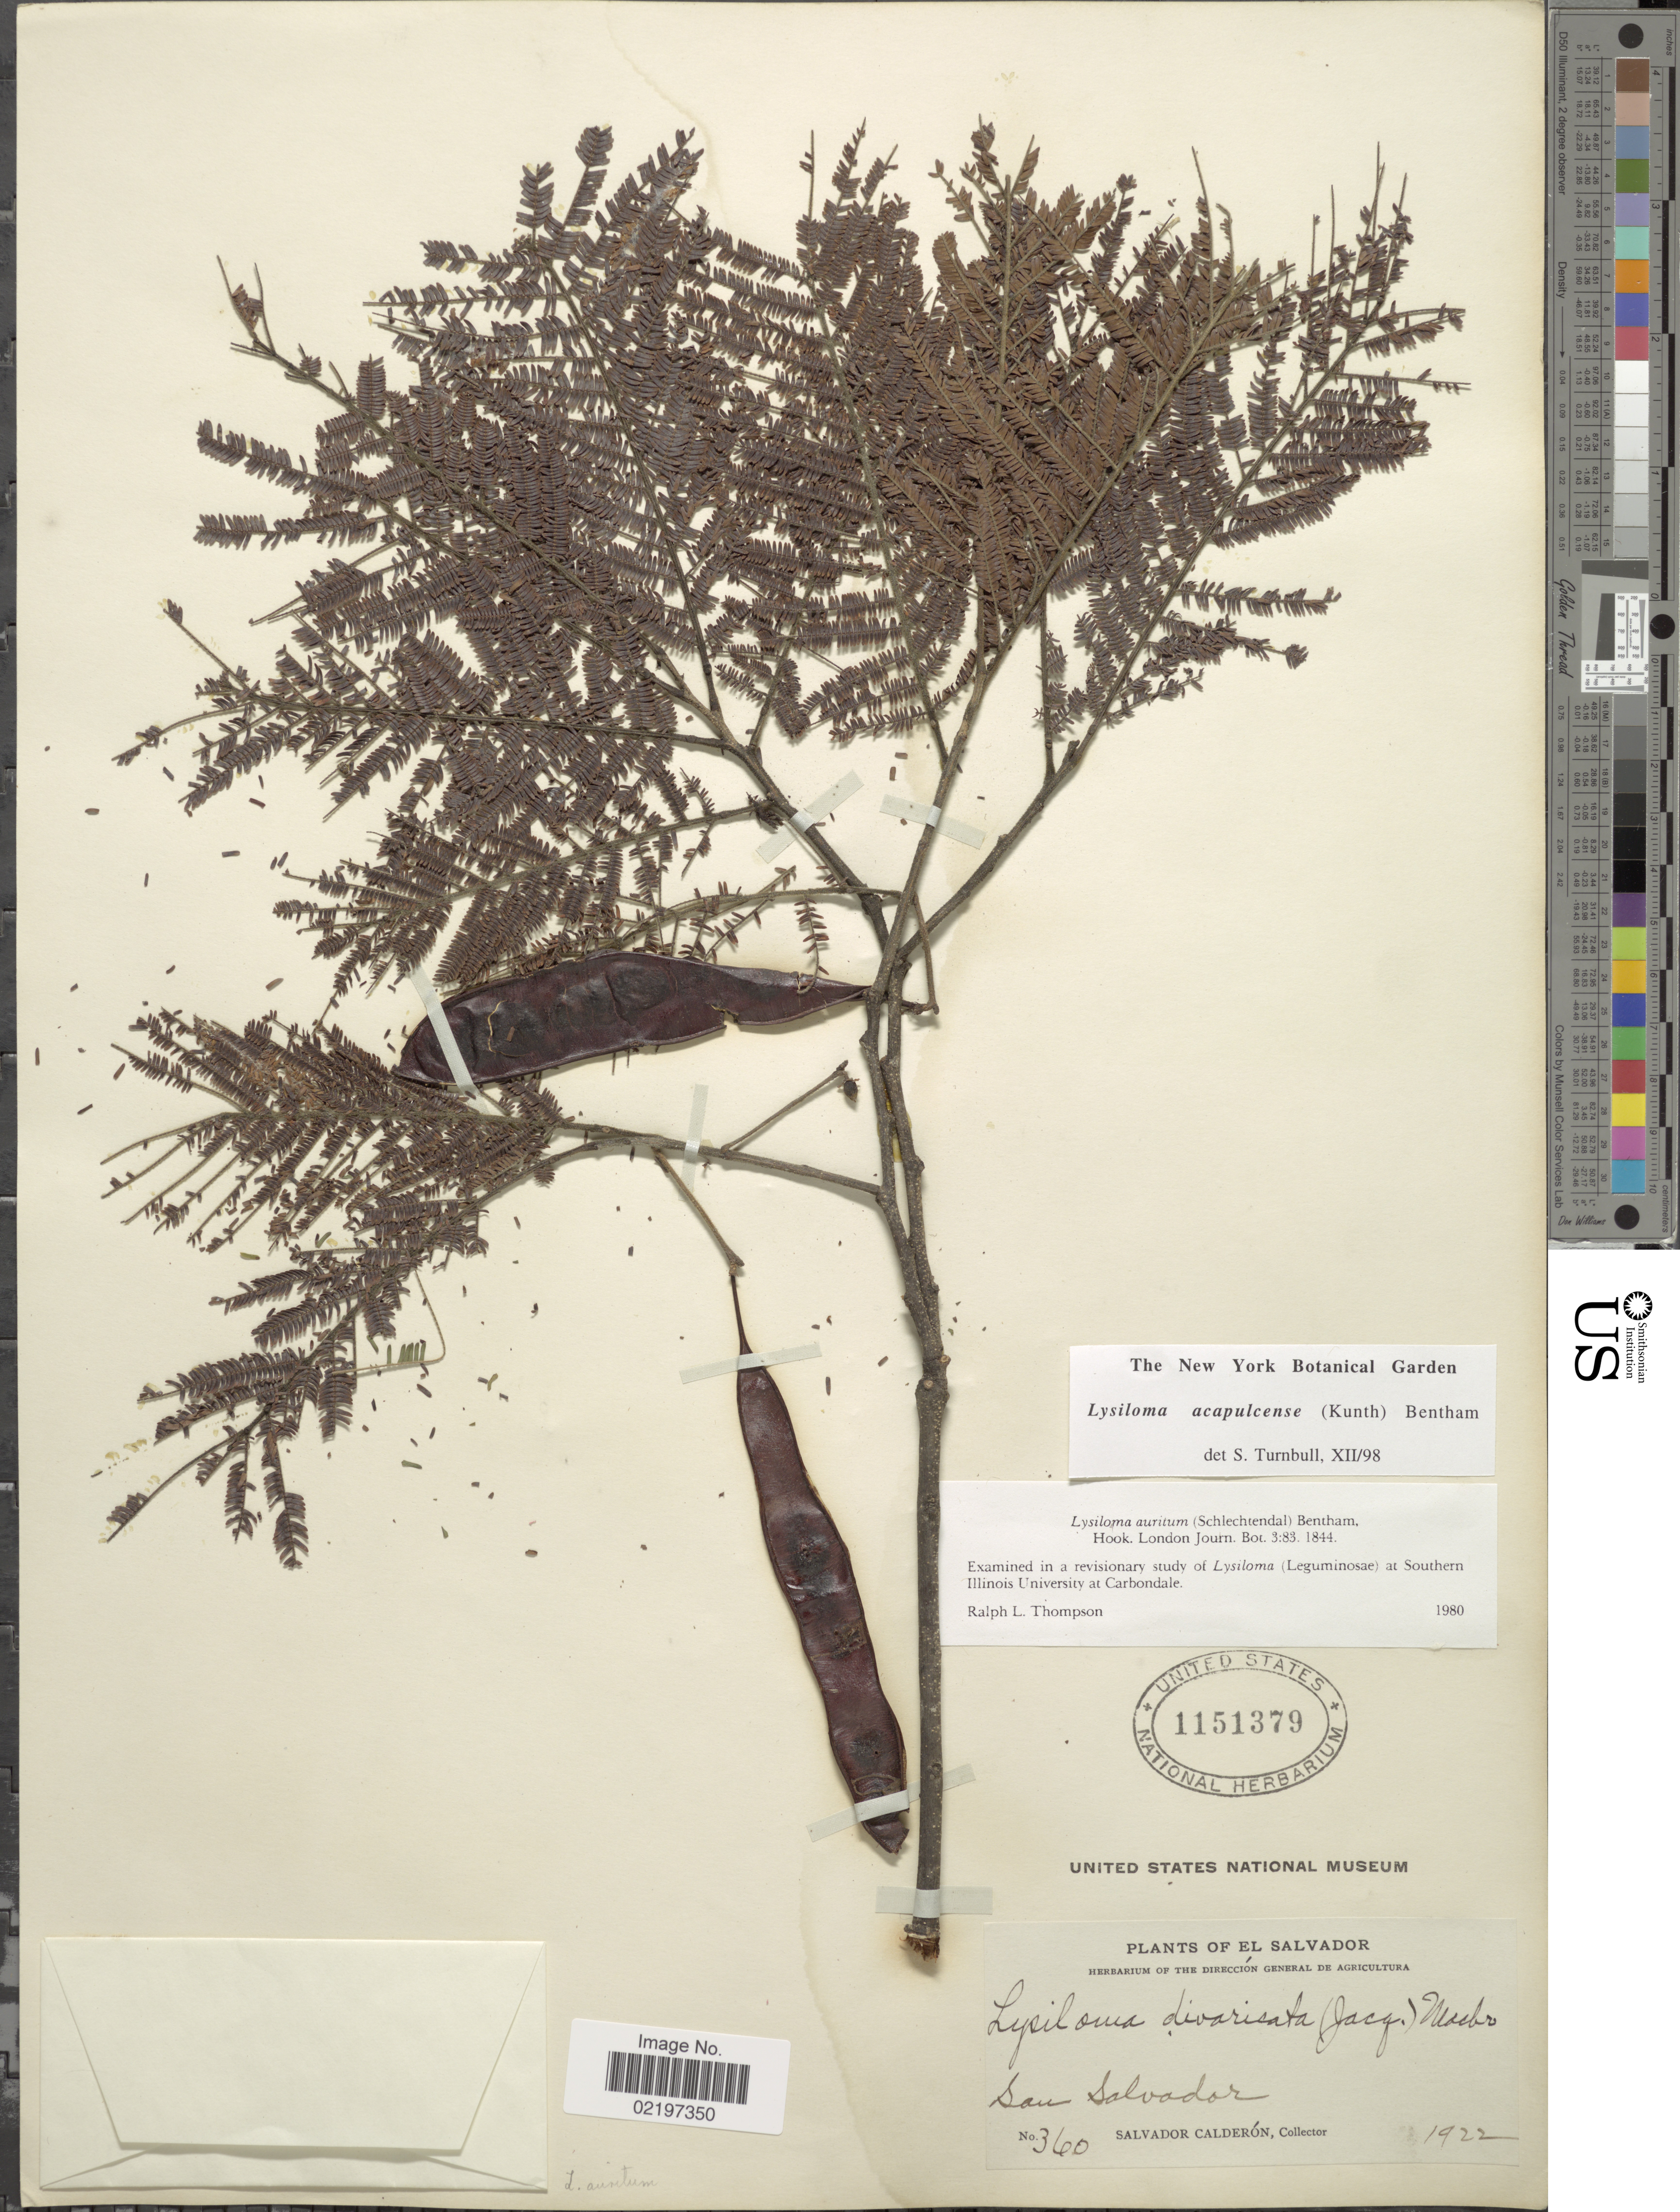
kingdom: Plantae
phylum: Tracheophyta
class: Magnoliopsida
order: Fabales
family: Fabaceae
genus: Lysiloma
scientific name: Lysiloma acapulcense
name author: (Kunth) Benth.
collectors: S. Calderón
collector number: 360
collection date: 1922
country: El Salvador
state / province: San Salvador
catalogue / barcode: US 1151379